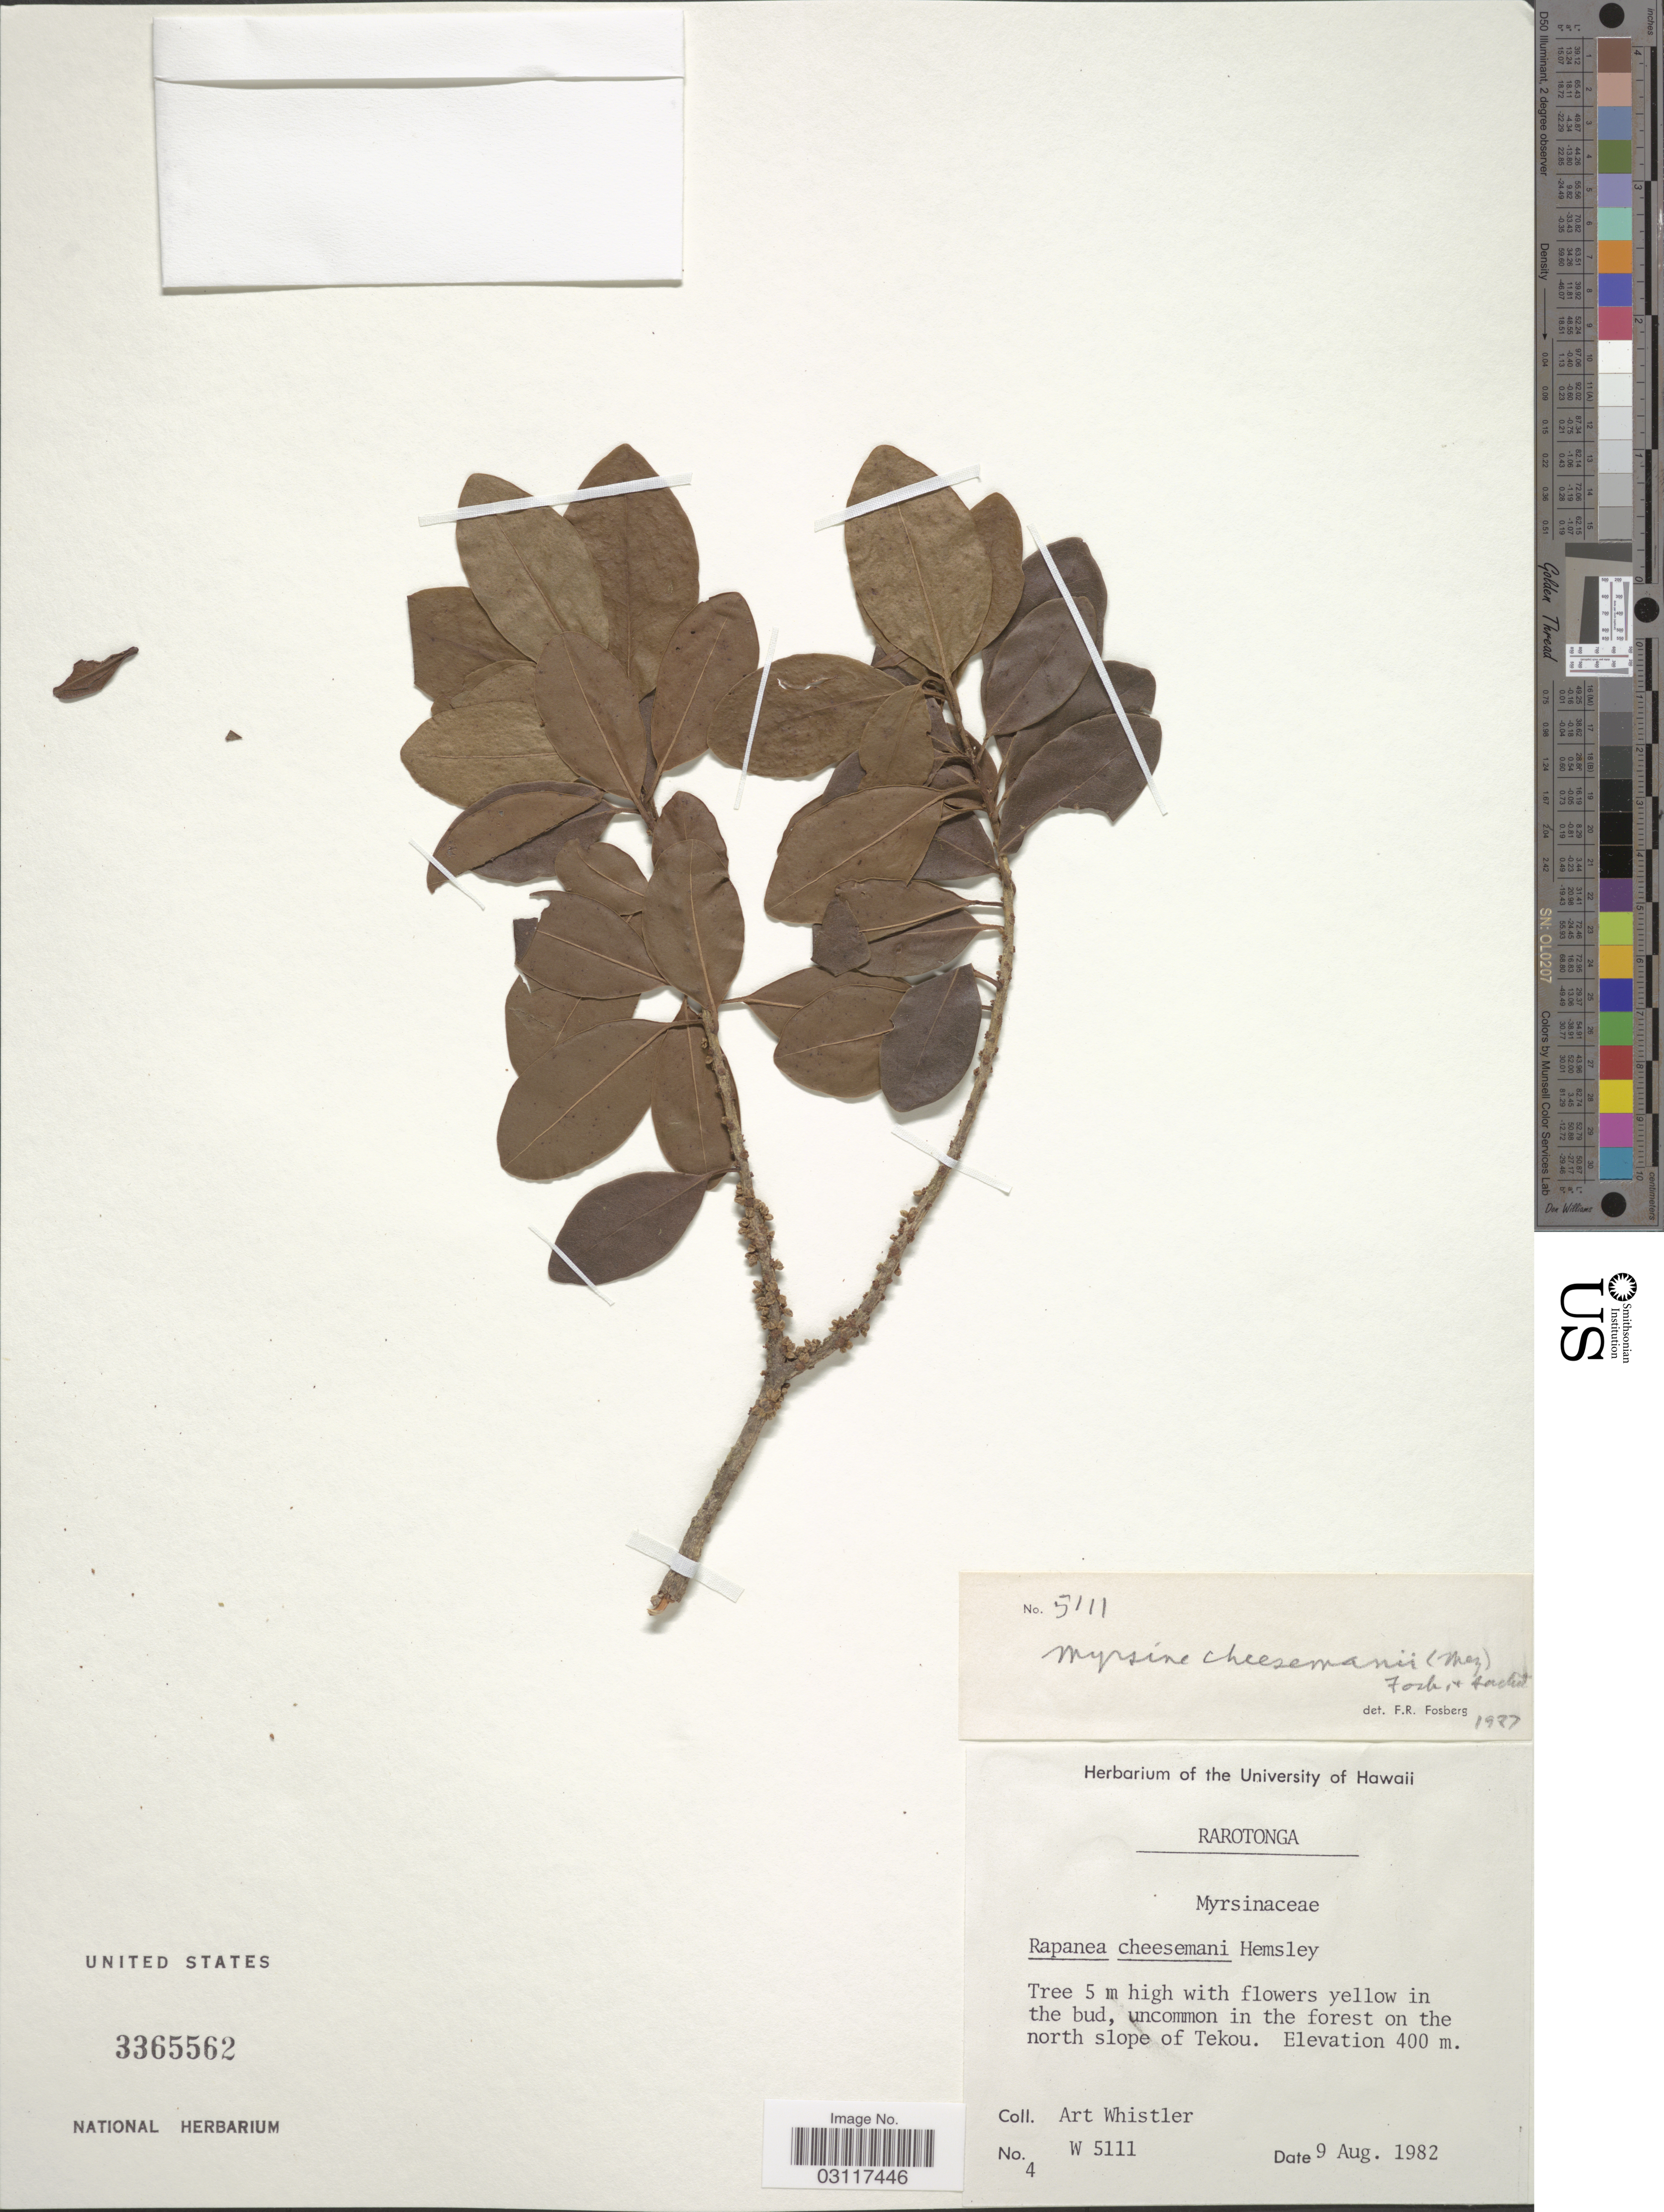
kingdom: Plantae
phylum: Tracheophyta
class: Magnoliopsida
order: Ericales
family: Primulaceae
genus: Myrsine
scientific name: Myrsine cheesemanii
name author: (Hemsl. ex Mez) Fosberg & Sachet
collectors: A. Whistler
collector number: W 5111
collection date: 1982-08-09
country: Cook Islands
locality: Rarotonga, uncommon in the forest on the north slope of Tekou.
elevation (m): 400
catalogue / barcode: US 3365562